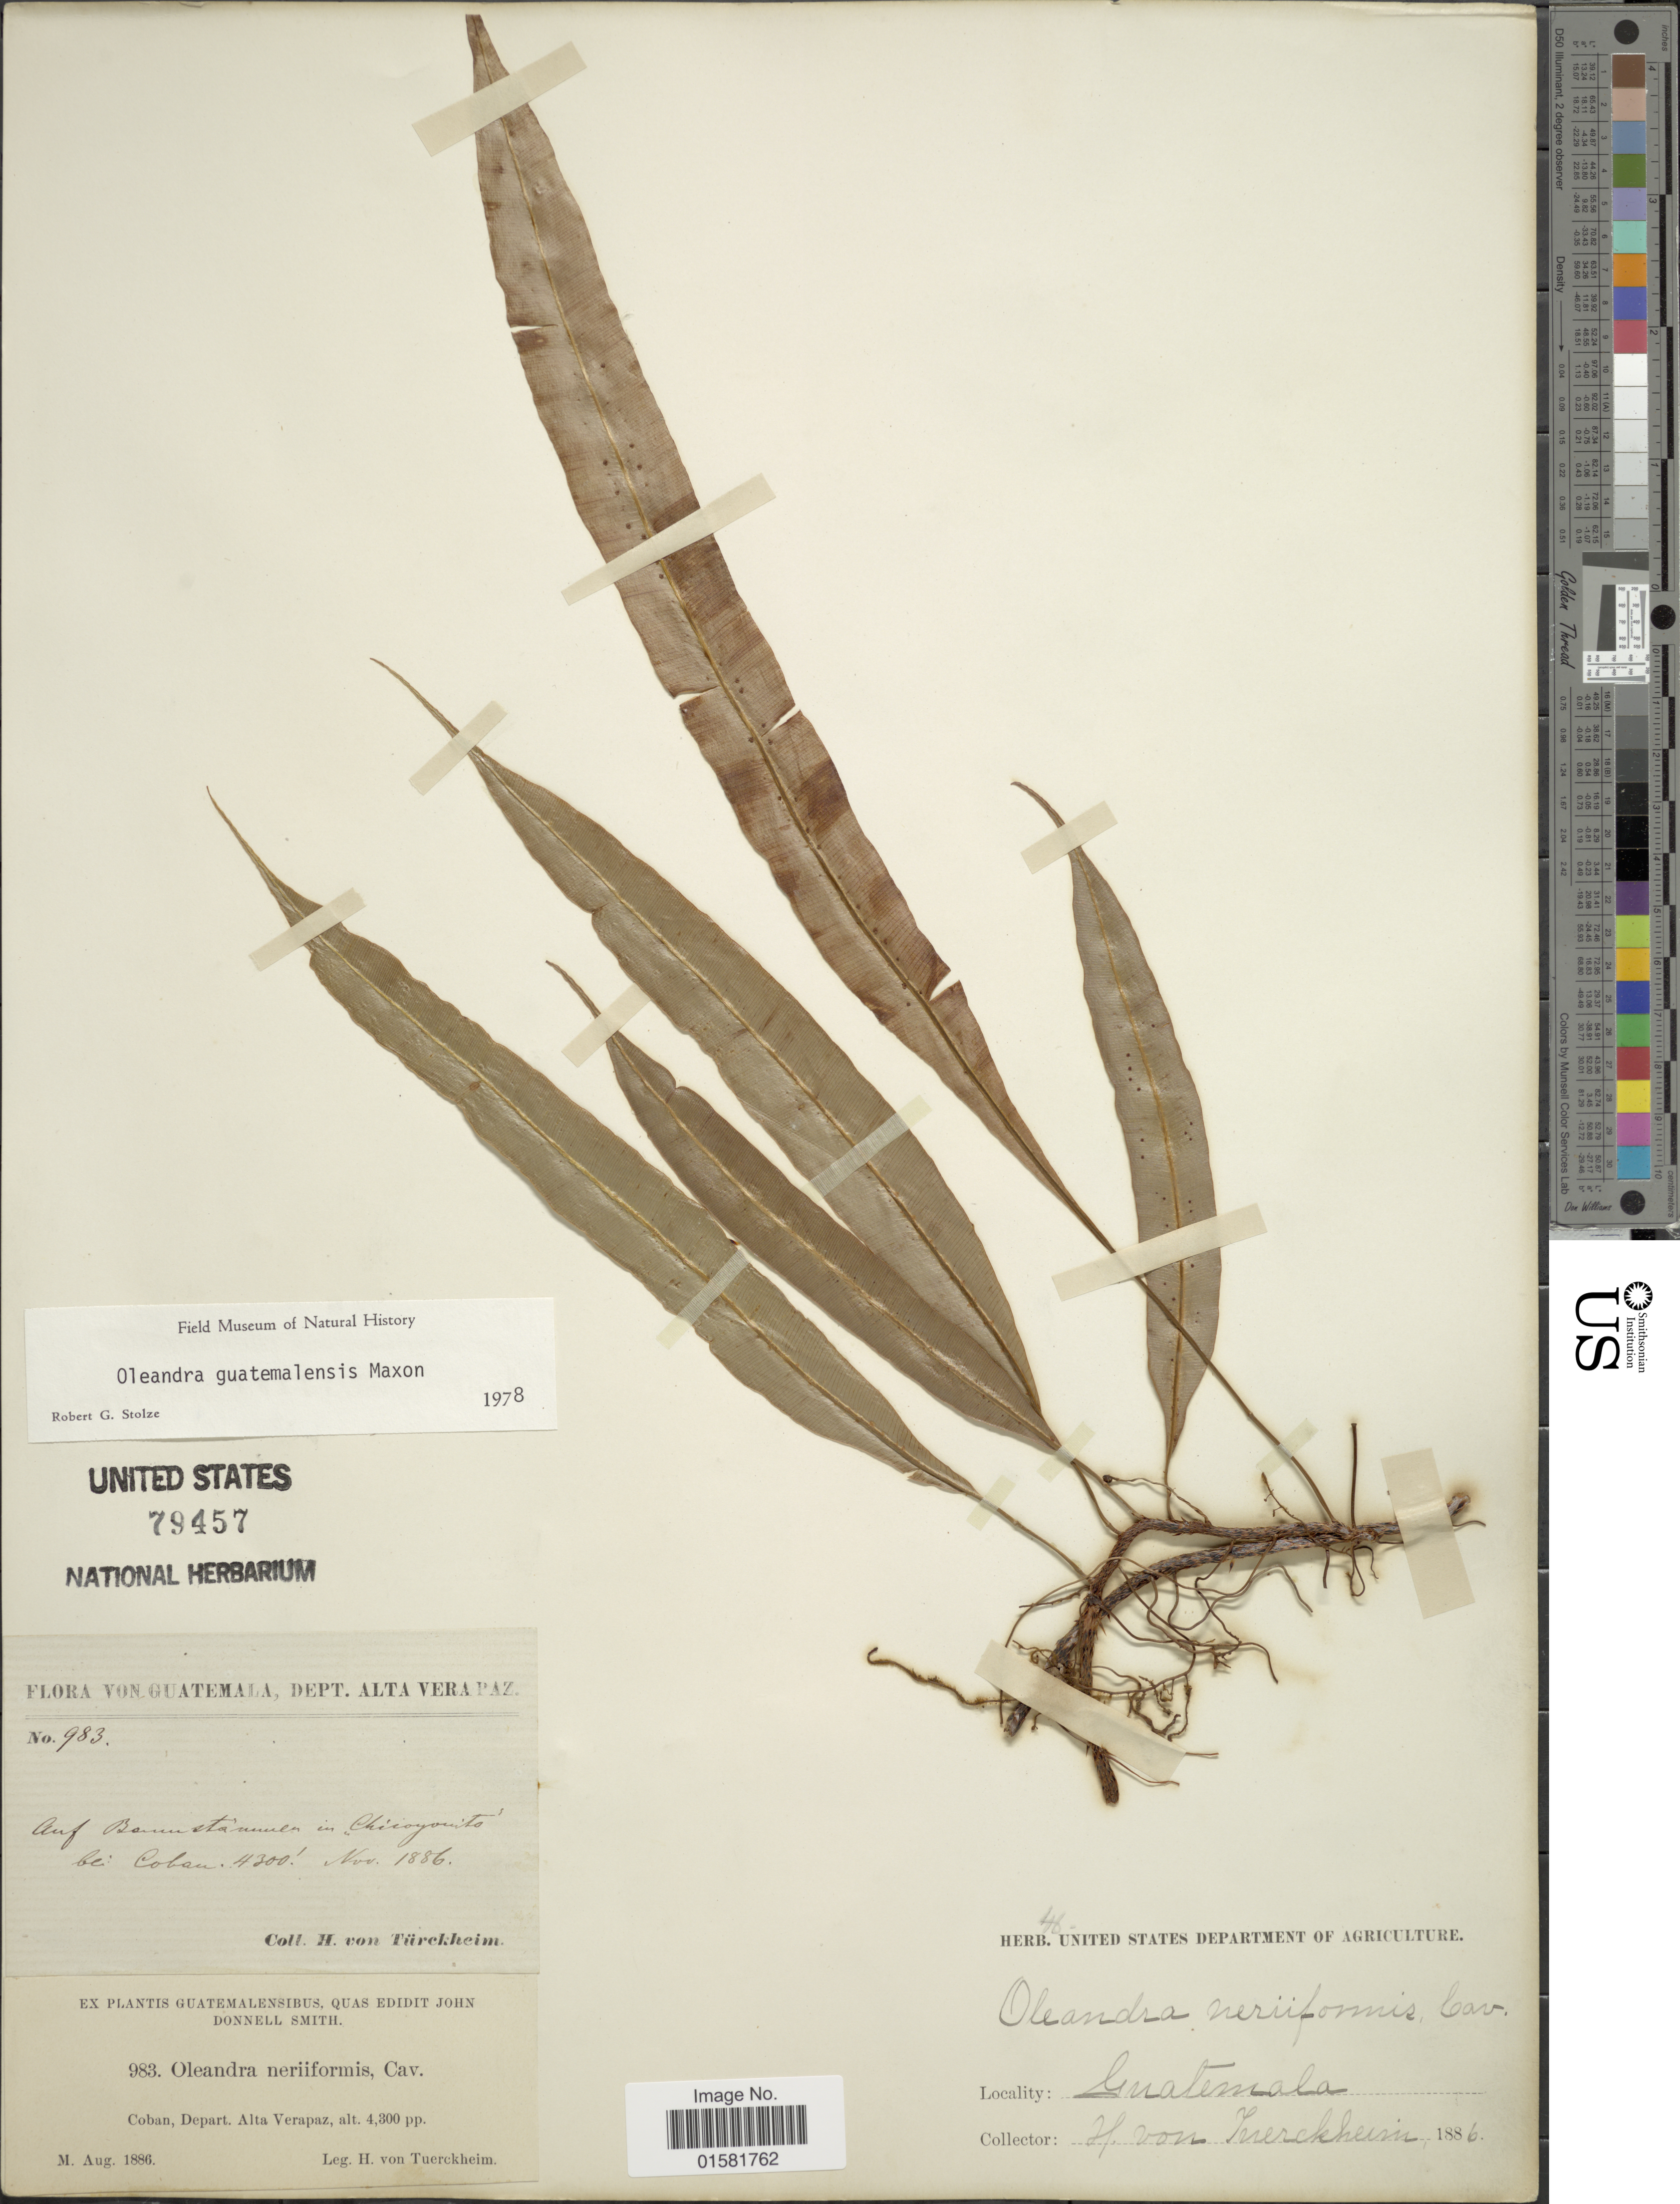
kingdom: Plantae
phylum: Tracheophyta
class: Polypodiopsida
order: Polypodiales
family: Oleandraceae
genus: Oleandra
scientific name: Oleandra lehmannii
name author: Maxon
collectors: H. von Türckheim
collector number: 983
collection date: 1886-08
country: Guatemala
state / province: Alta Verapaz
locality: Coban, Depart. Alta Verapaz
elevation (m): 1311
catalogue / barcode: US 79457